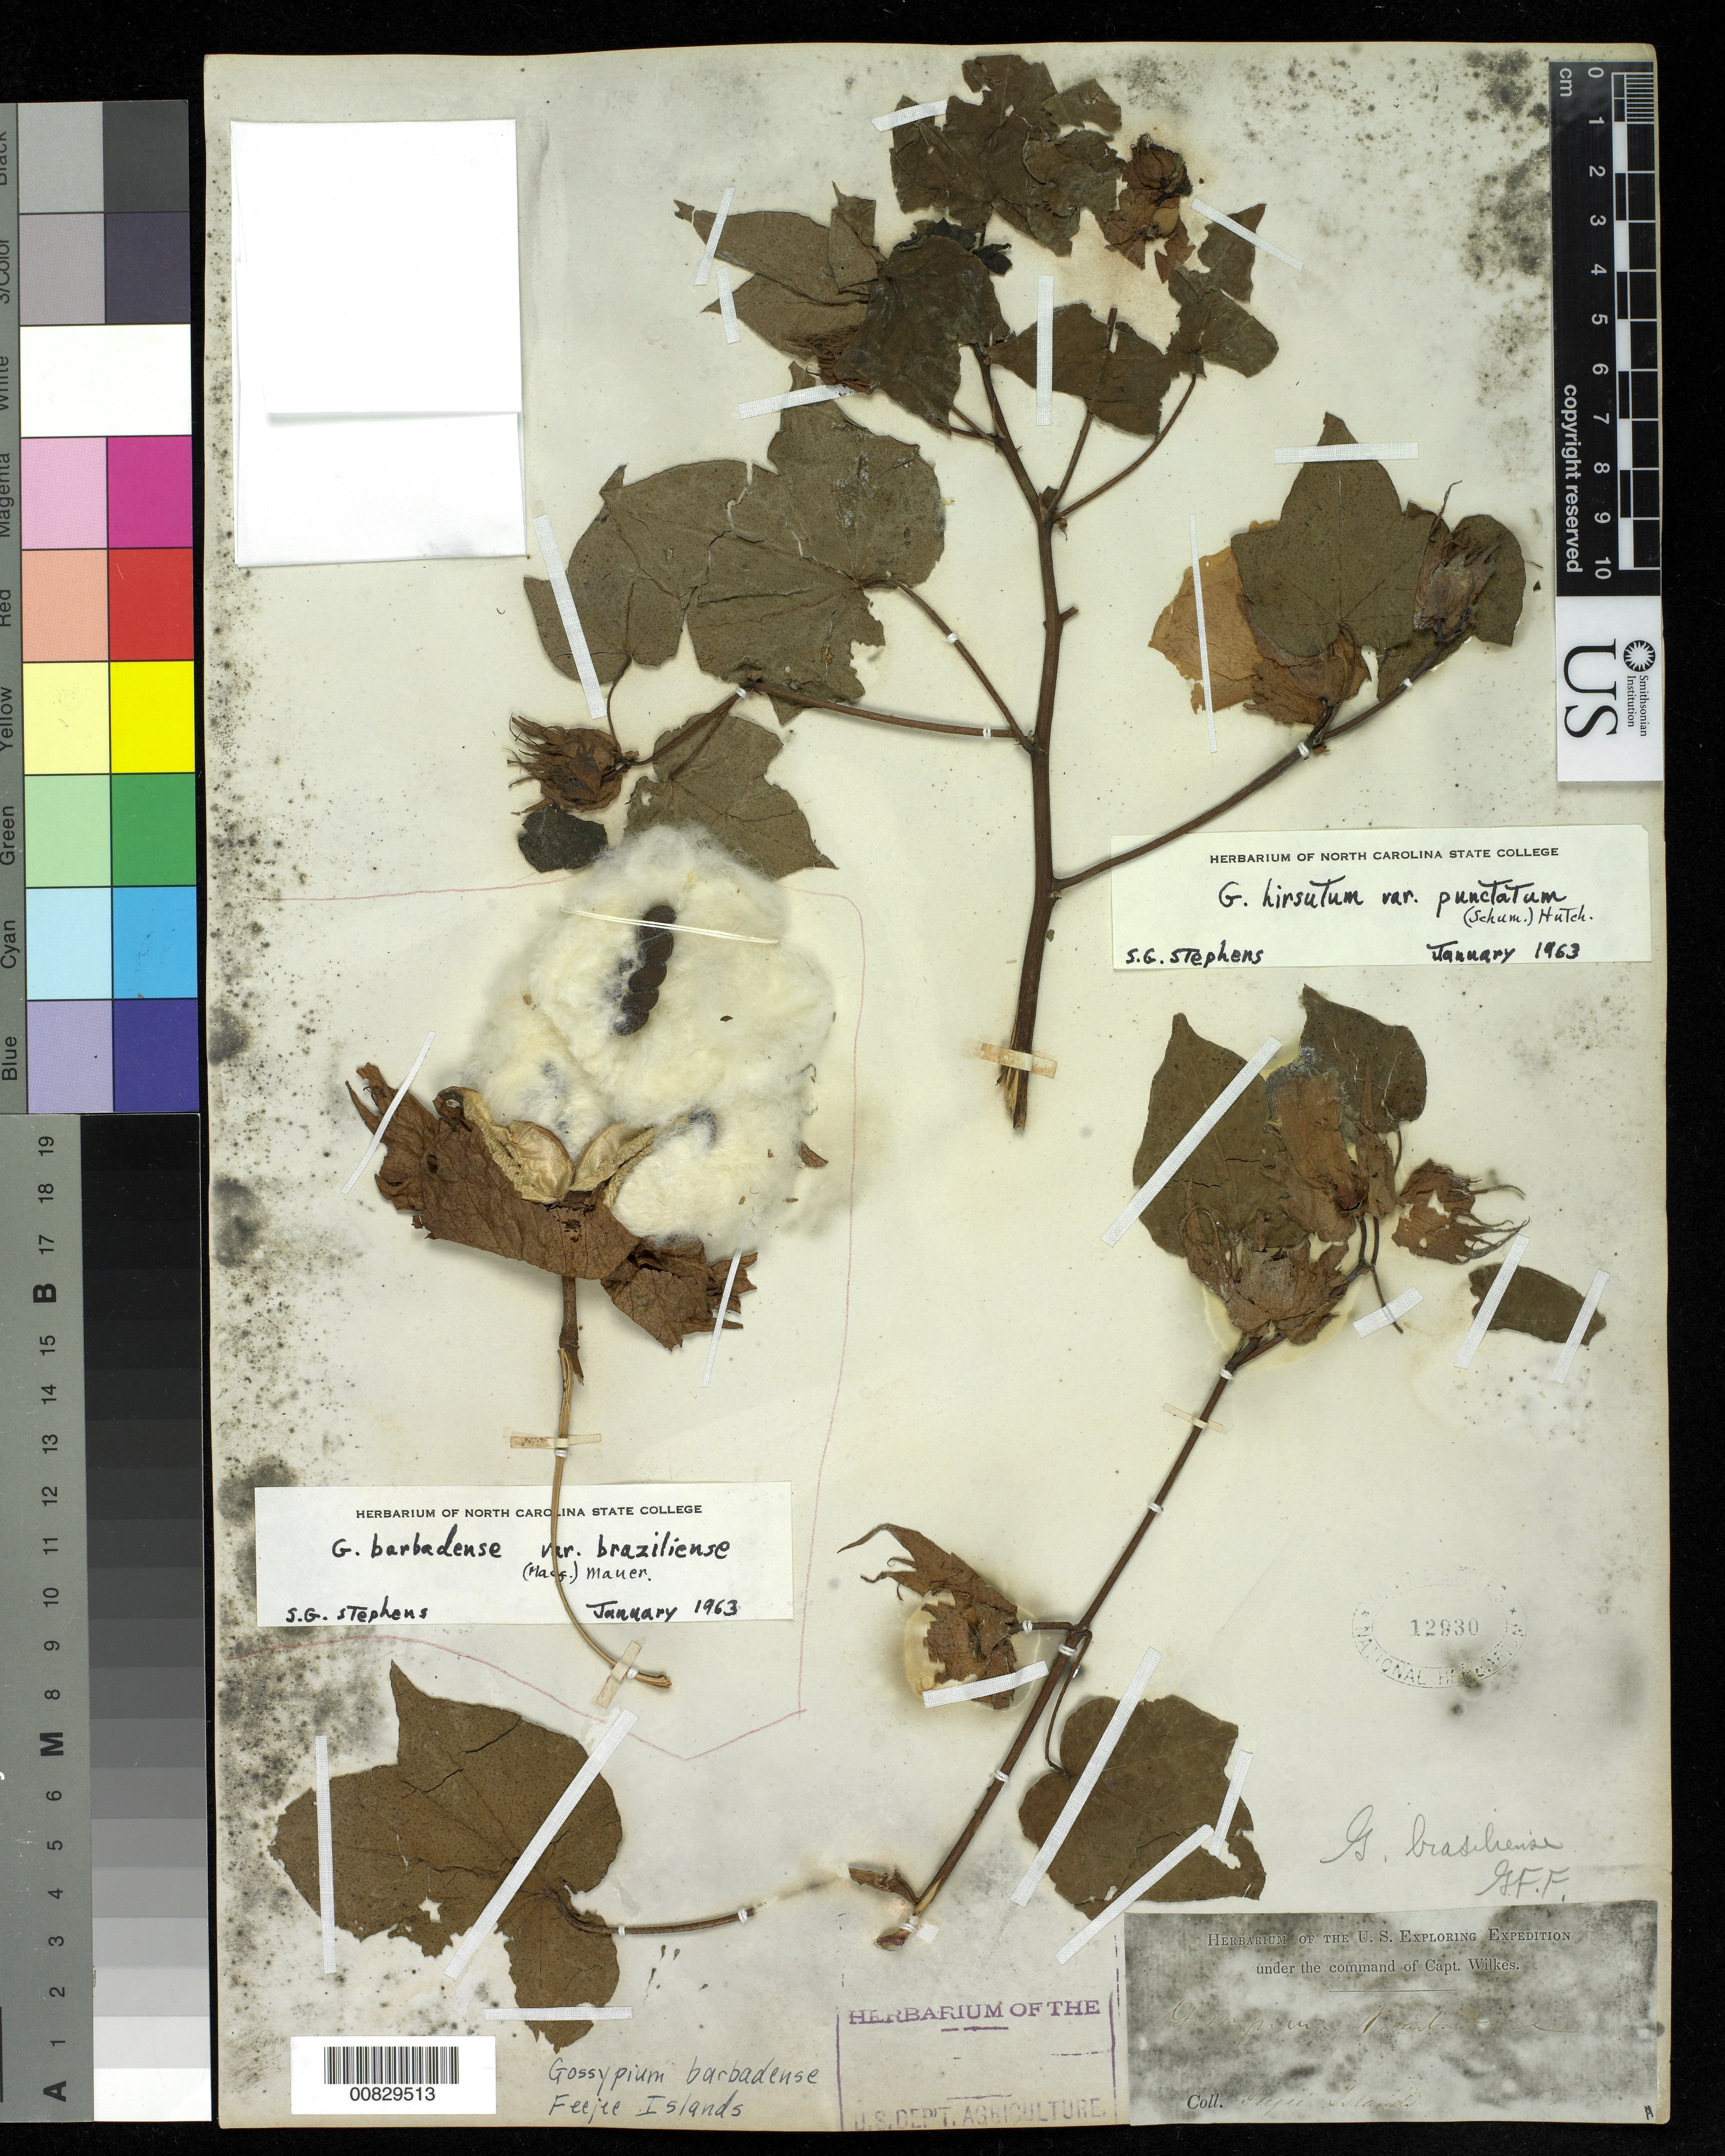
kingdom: Plantae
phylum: Tracheophyta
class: Magnoliopsida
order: Malvales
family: Malvaceae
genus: Gossypium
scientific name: Gossypium hirsutum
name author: L.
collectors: Wilkes Explor. Exped.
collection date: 1838/1842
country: Fiji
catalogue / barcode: US 12930